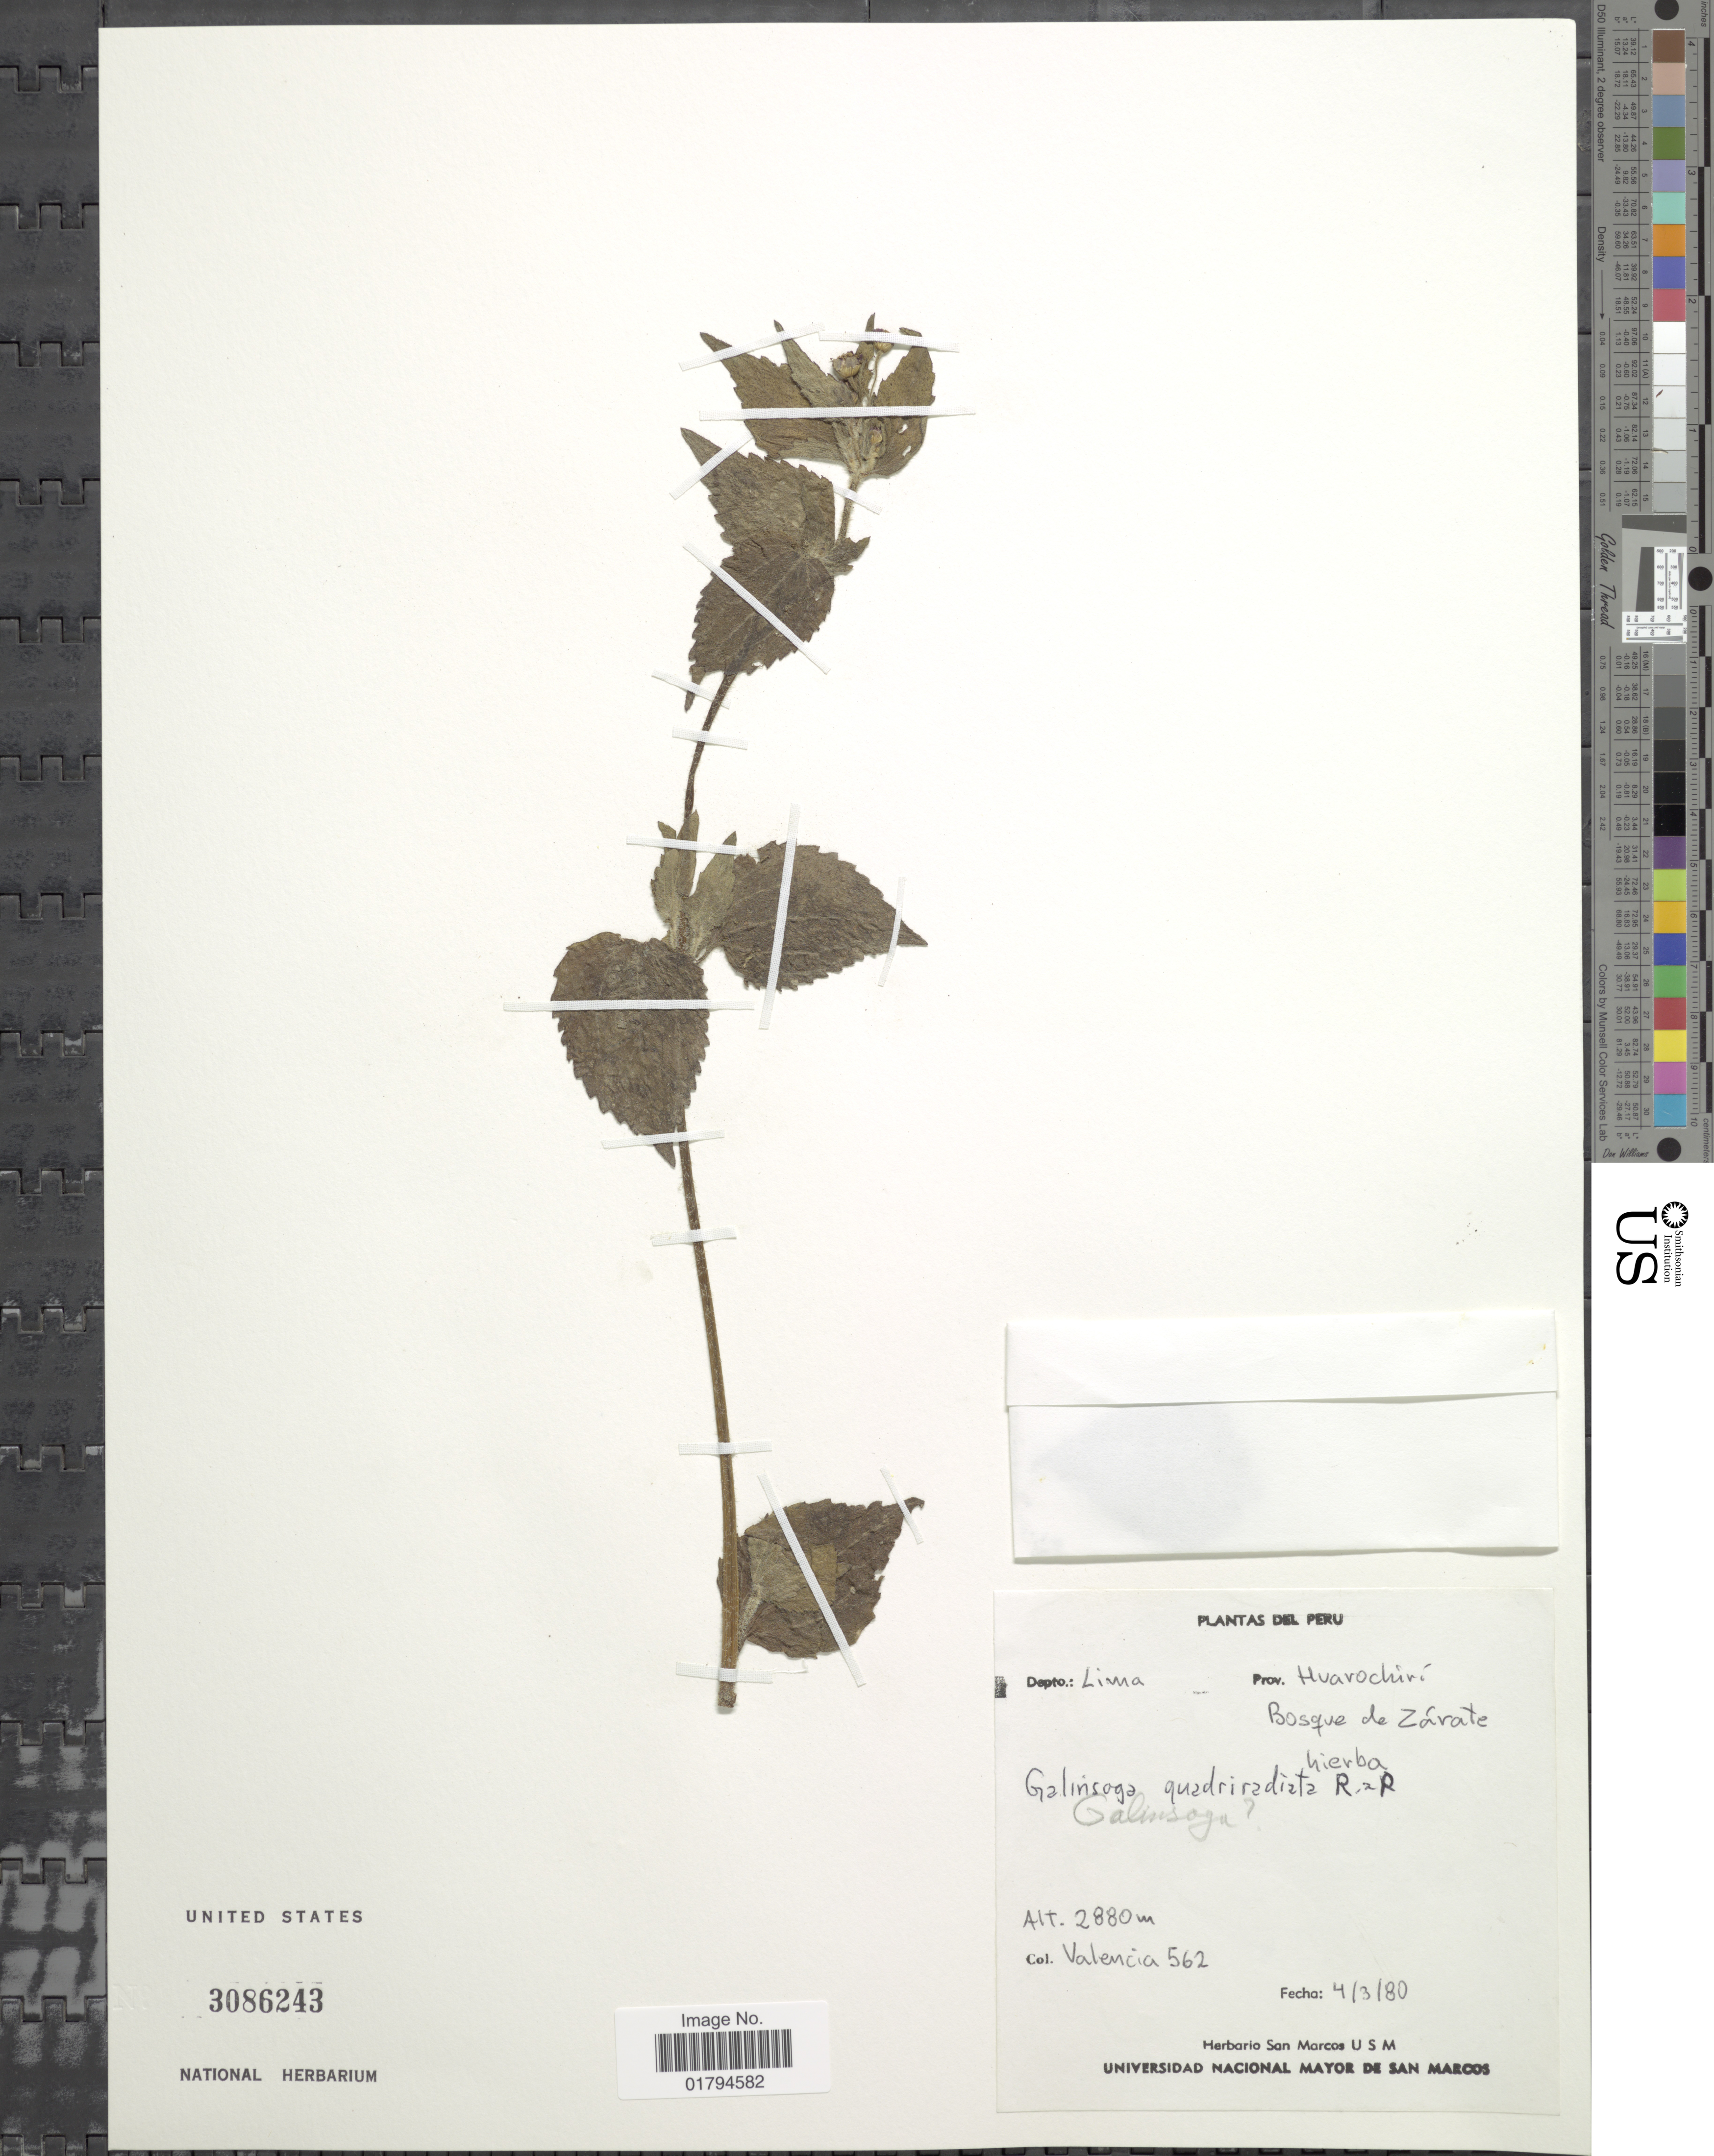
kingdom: Plantae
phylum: Tracheophyta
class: Magnoliopsida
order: Asterales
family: Asteraceae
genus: Galinsoga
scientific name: Galinsoga quadriradiata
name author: Ruiz & Pav.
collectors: -. Valencia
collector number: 562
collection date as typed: Transcribed d/m/y: 4/3/80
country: Peru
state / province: Lima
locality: Bosque de Zárate, Prov. Huarochirí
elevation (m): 2880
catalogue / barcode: US 3086243